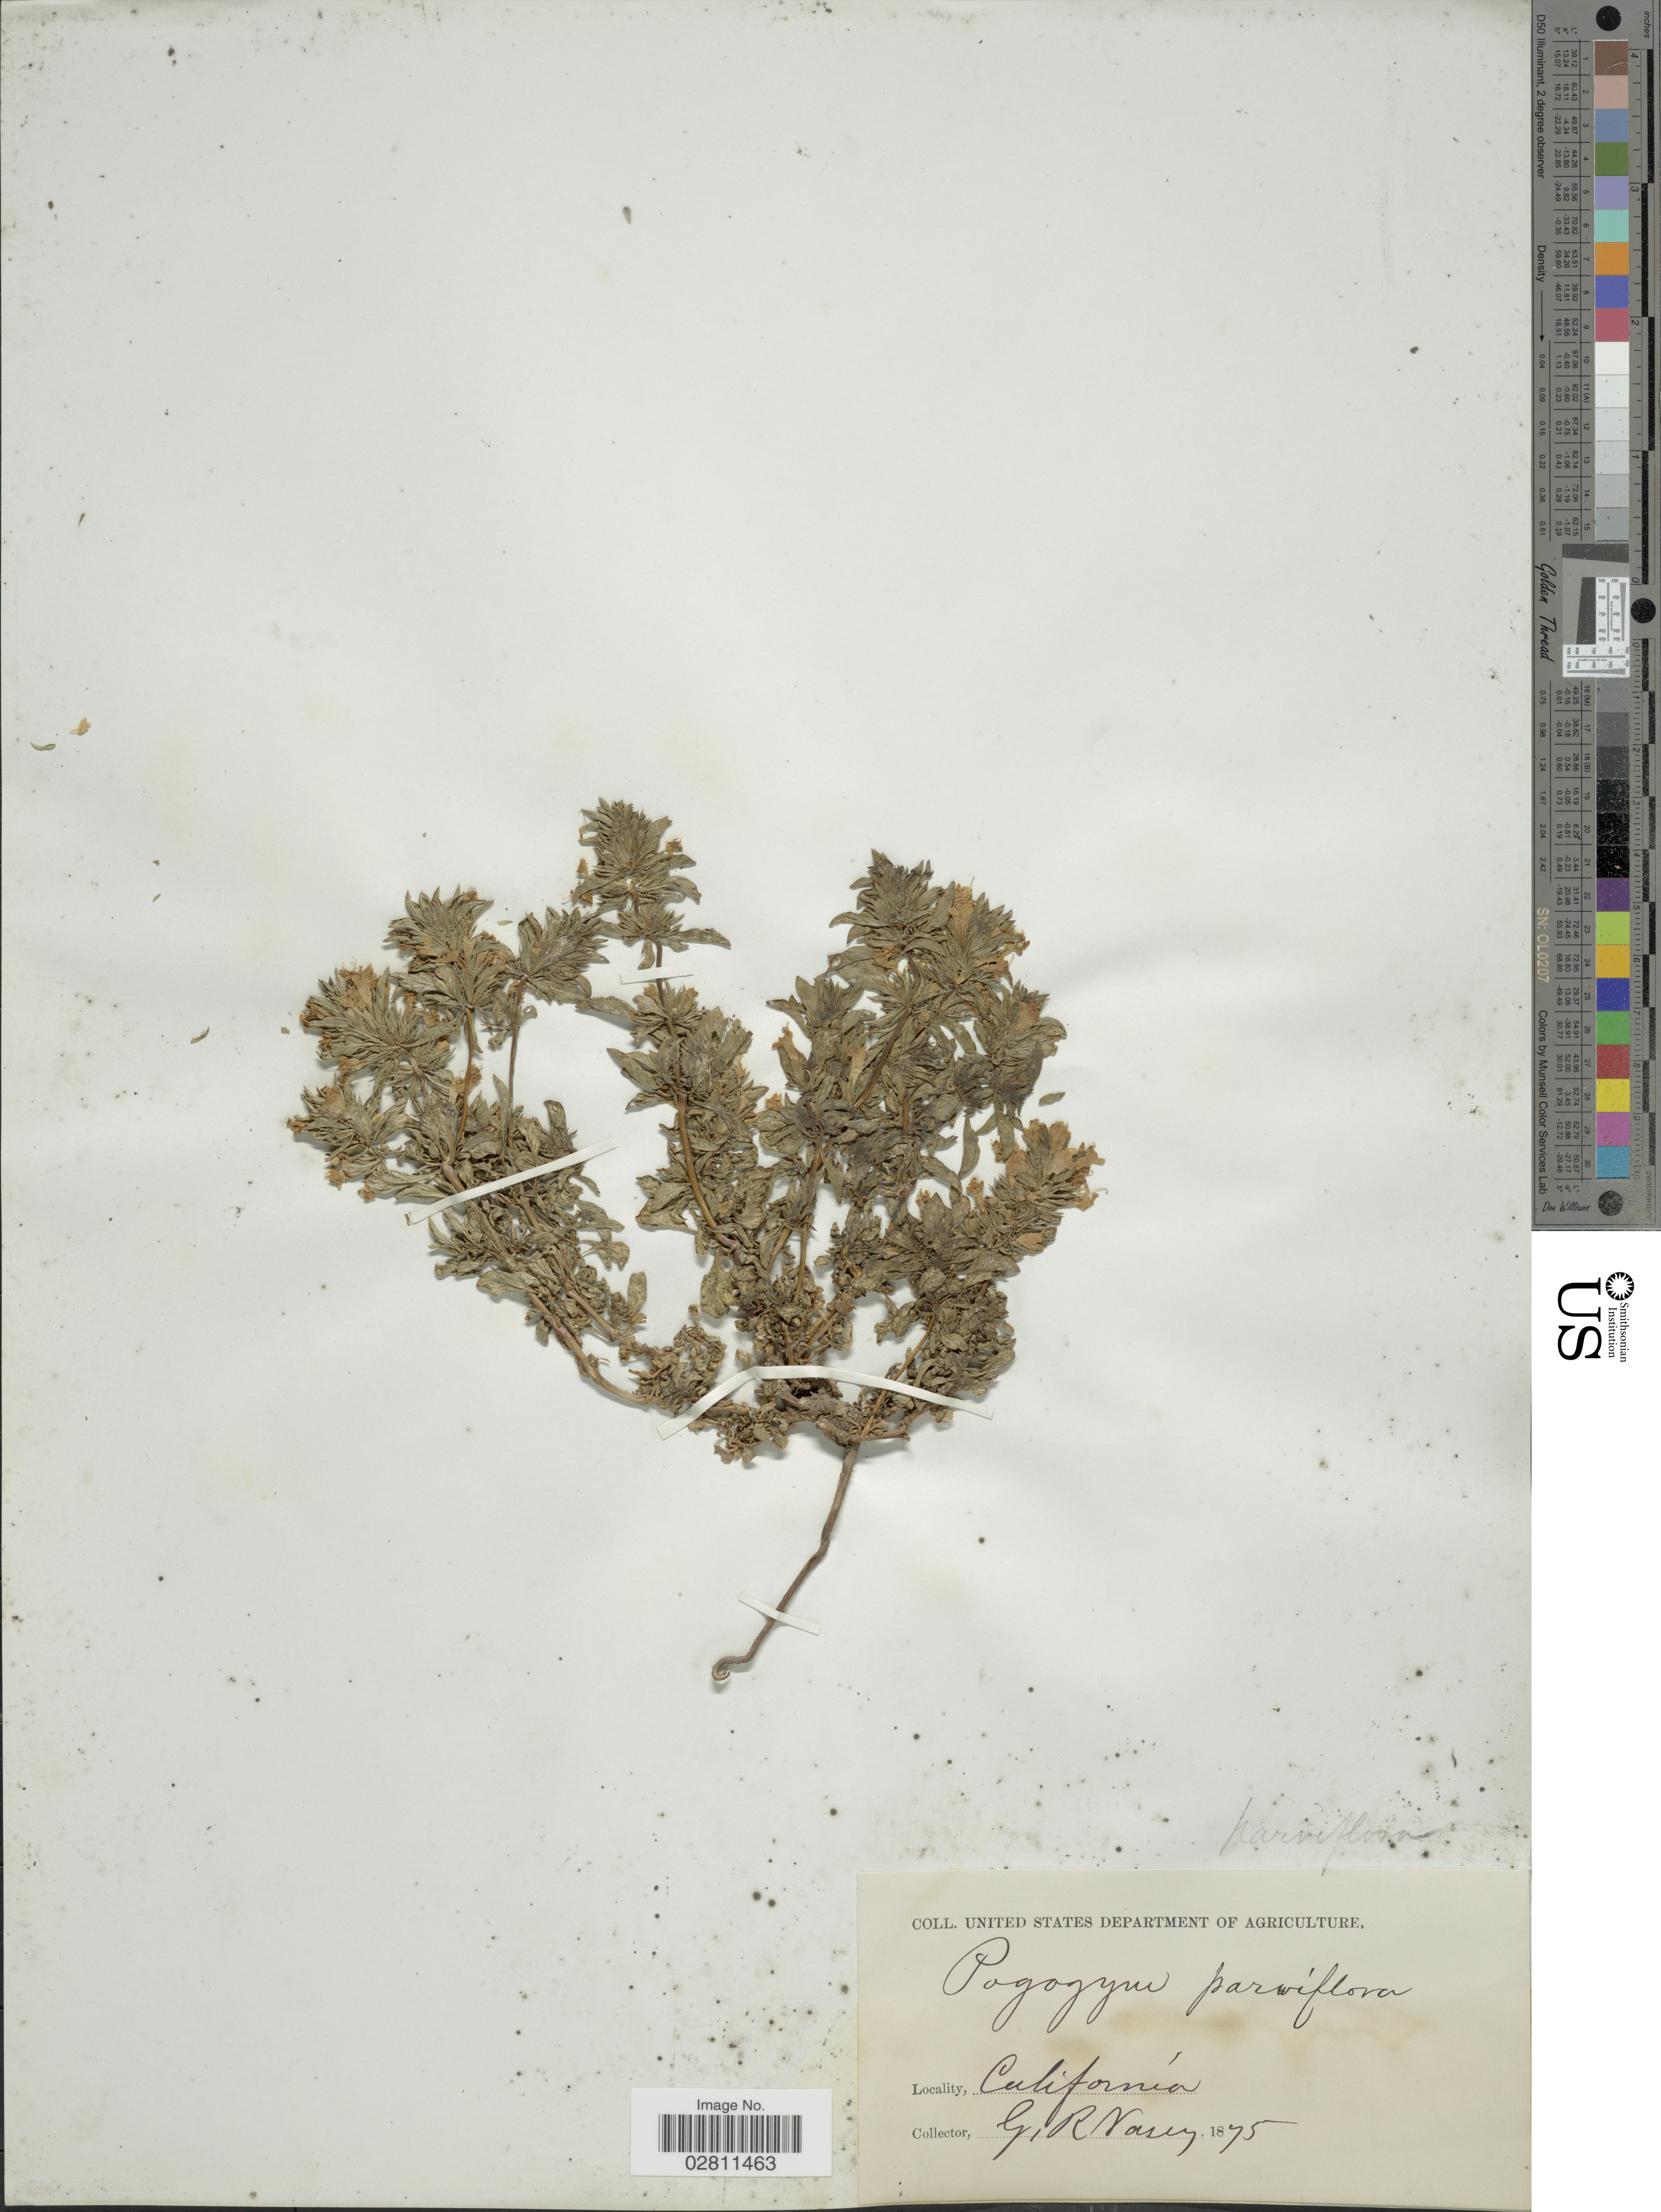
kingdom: Plantae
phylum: Tracheophyta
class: Magnoliopsida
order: Lamiales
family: Lamiaceae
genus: Pogogyne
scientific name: Pogogyne douglasii subsp. parviflora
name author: (Benth.) J.T. Howell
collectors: G. R. Vasey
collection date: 1875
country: United States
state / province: California